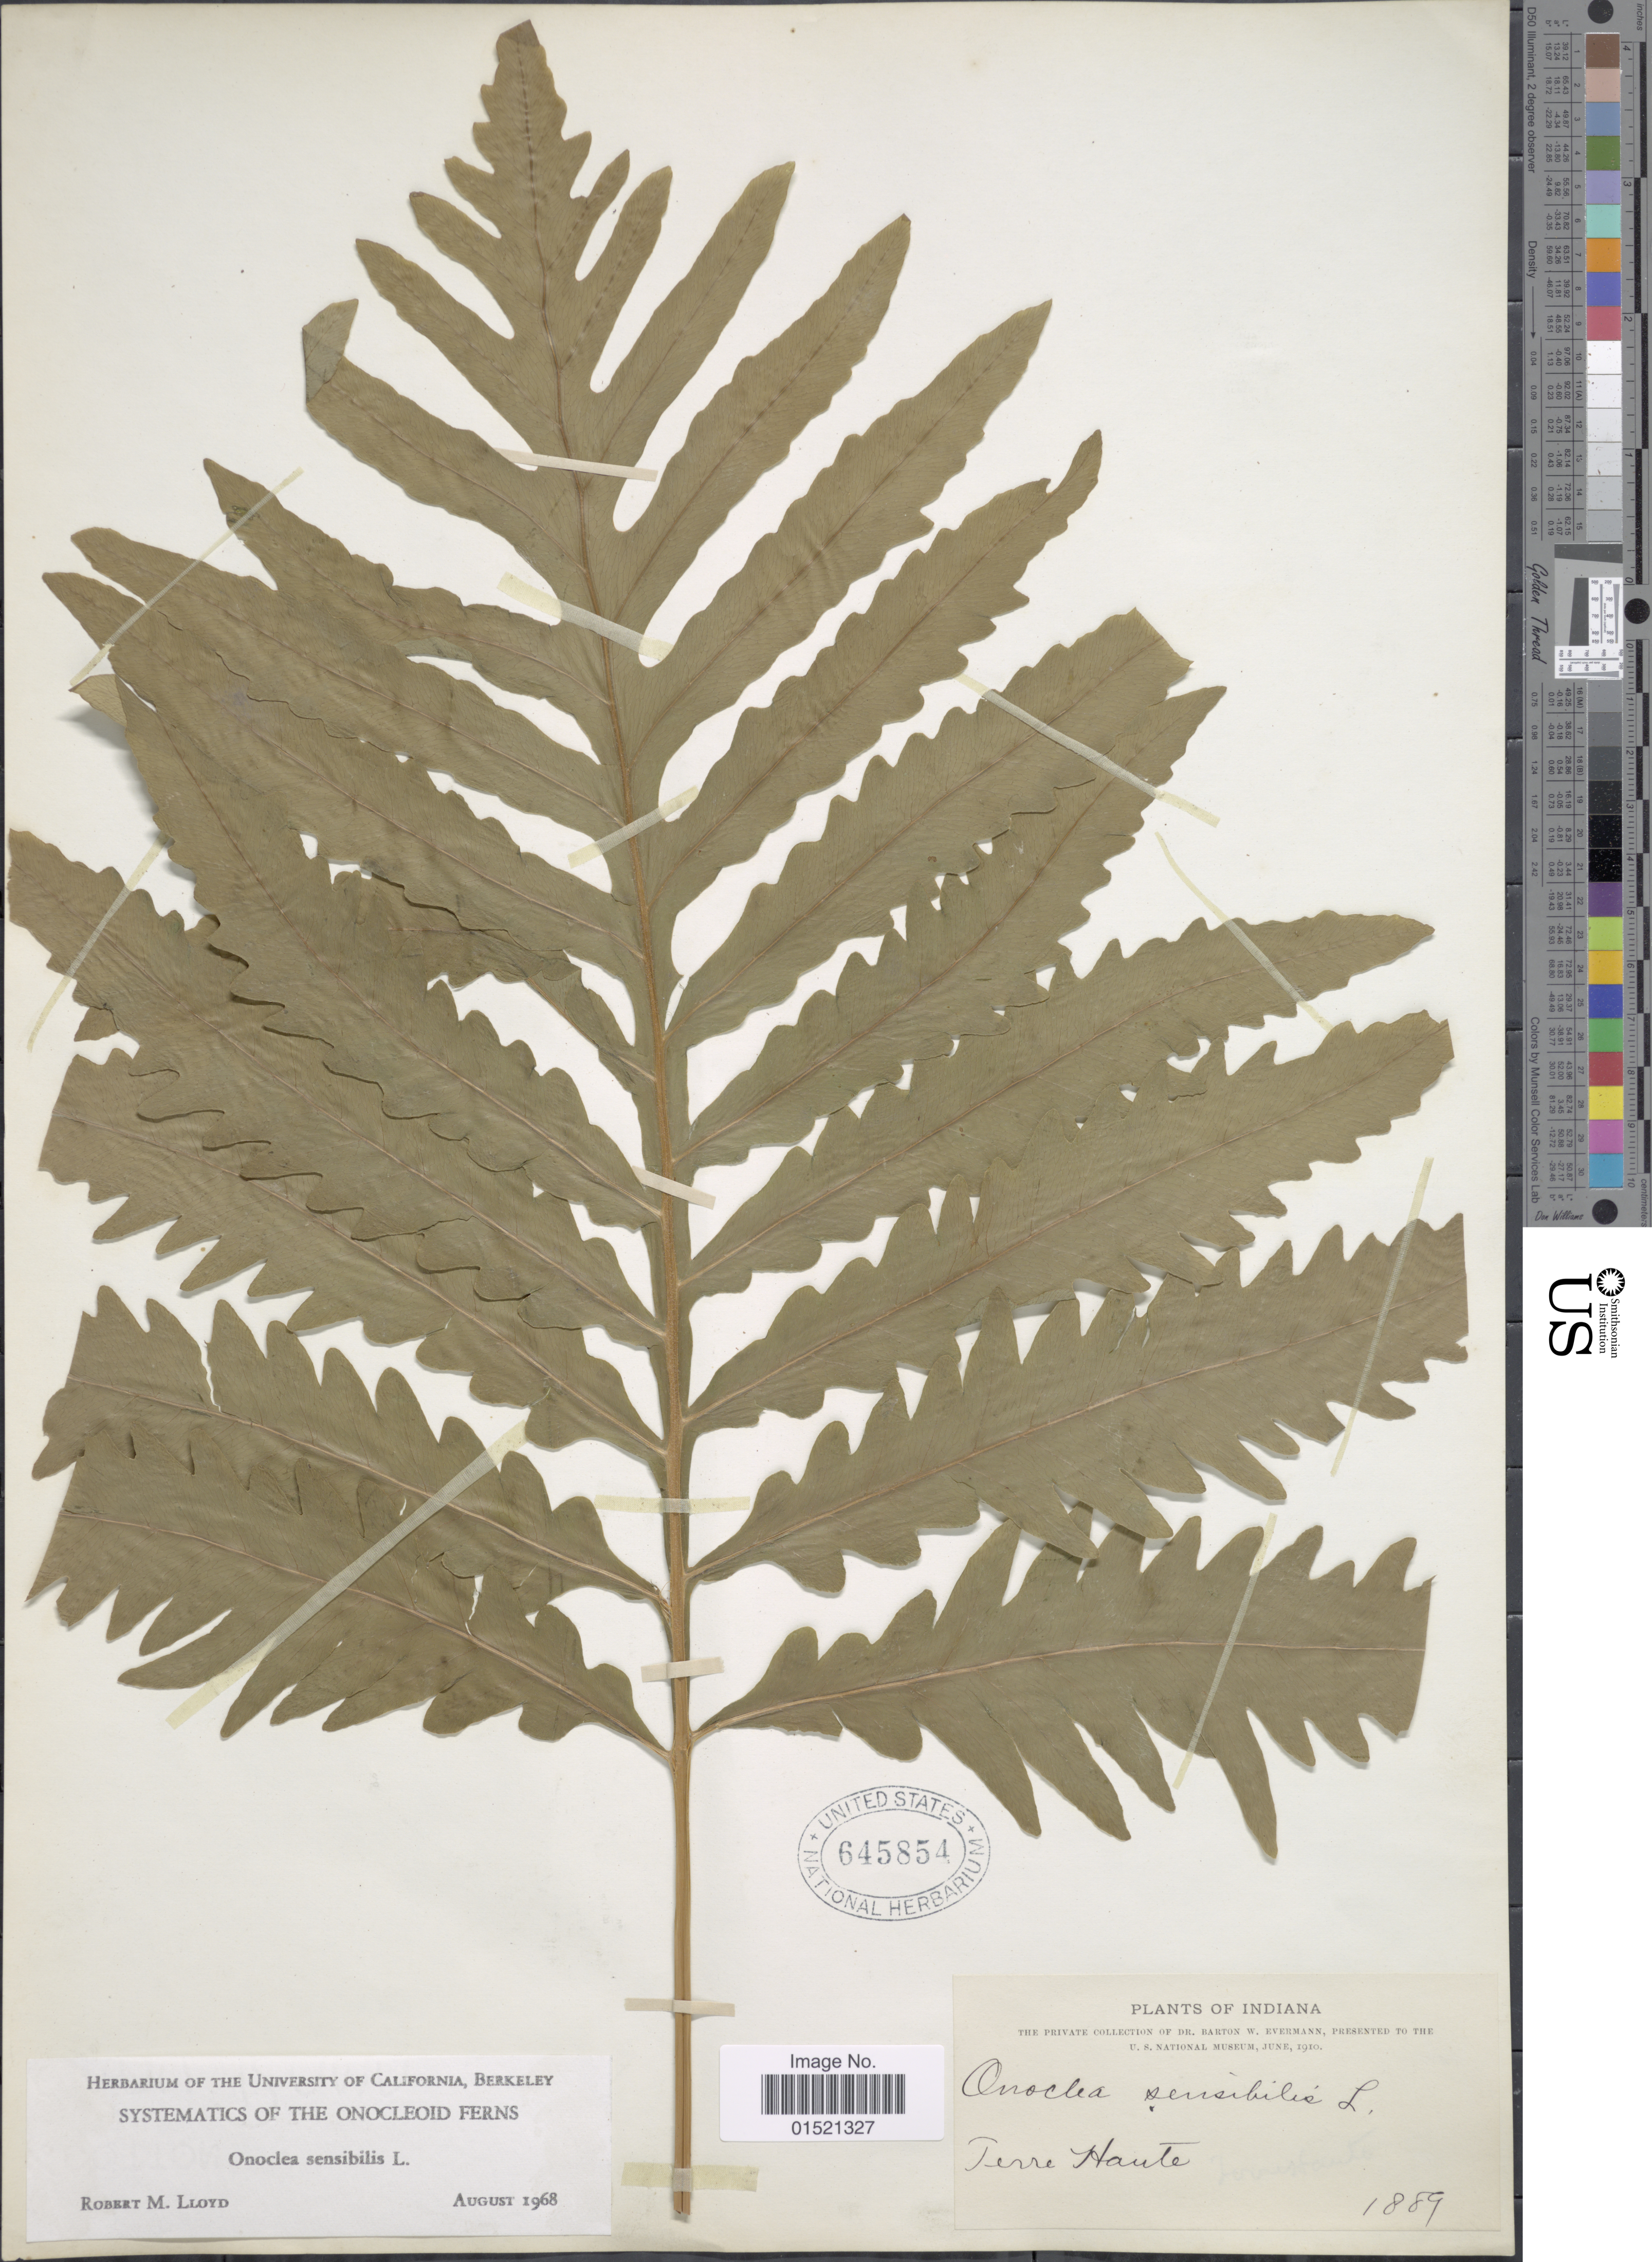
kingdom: Plantae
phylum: Tracheophyta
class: Polypodiopsida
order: Polypodiales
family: Onocleaceae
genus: Onoclea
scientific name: Onoclea sensibilis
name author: L.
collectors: B. W. Evermann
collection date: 1889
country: United States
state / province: Indiana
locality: Terre Haute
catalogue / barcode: US 645854